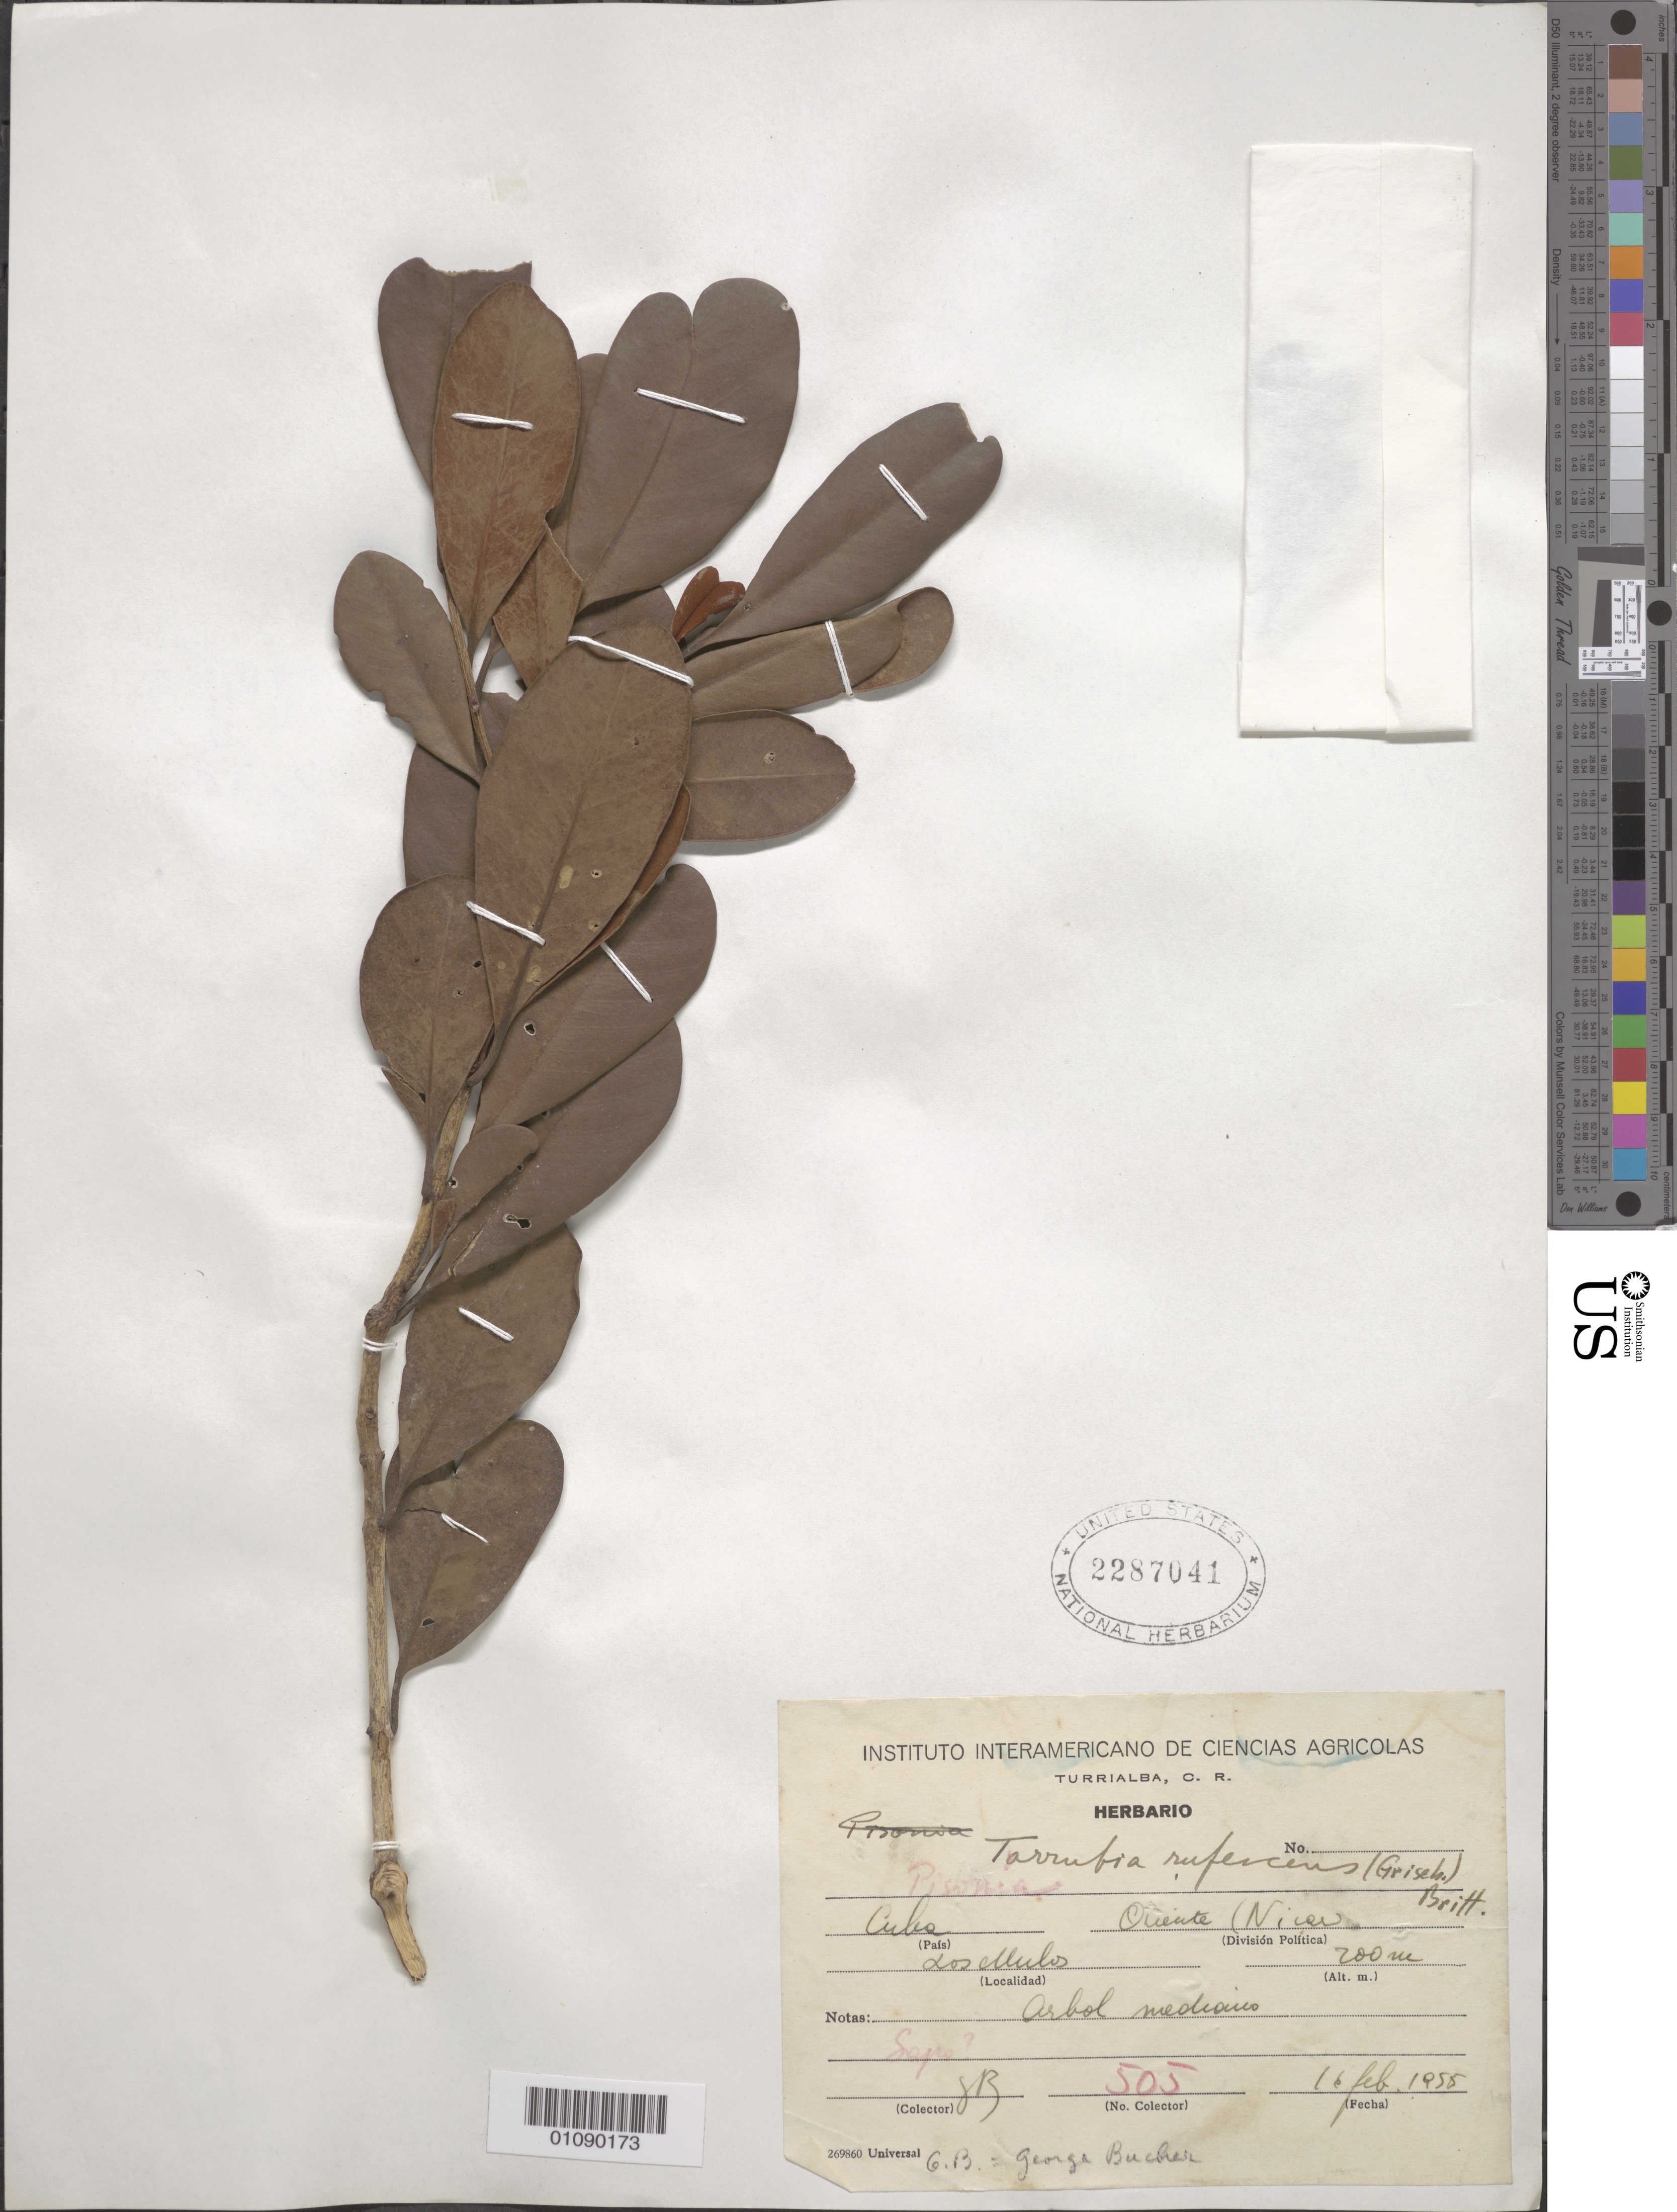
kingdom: Plantae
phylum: Tracheophyta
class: Magnoliopsida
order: Caryophyllales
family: Nyctaginaceae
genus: Guapira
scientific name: Guapira rufescens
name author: (Griseb.) Lundell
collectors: G. C. Bucher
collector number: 505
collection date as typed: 16 Feb 1955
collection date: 1955-02-16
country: Cuba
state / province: Oriente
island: Cuba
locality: Oriente Los ellulos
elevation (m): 200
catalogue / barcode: US 2287041